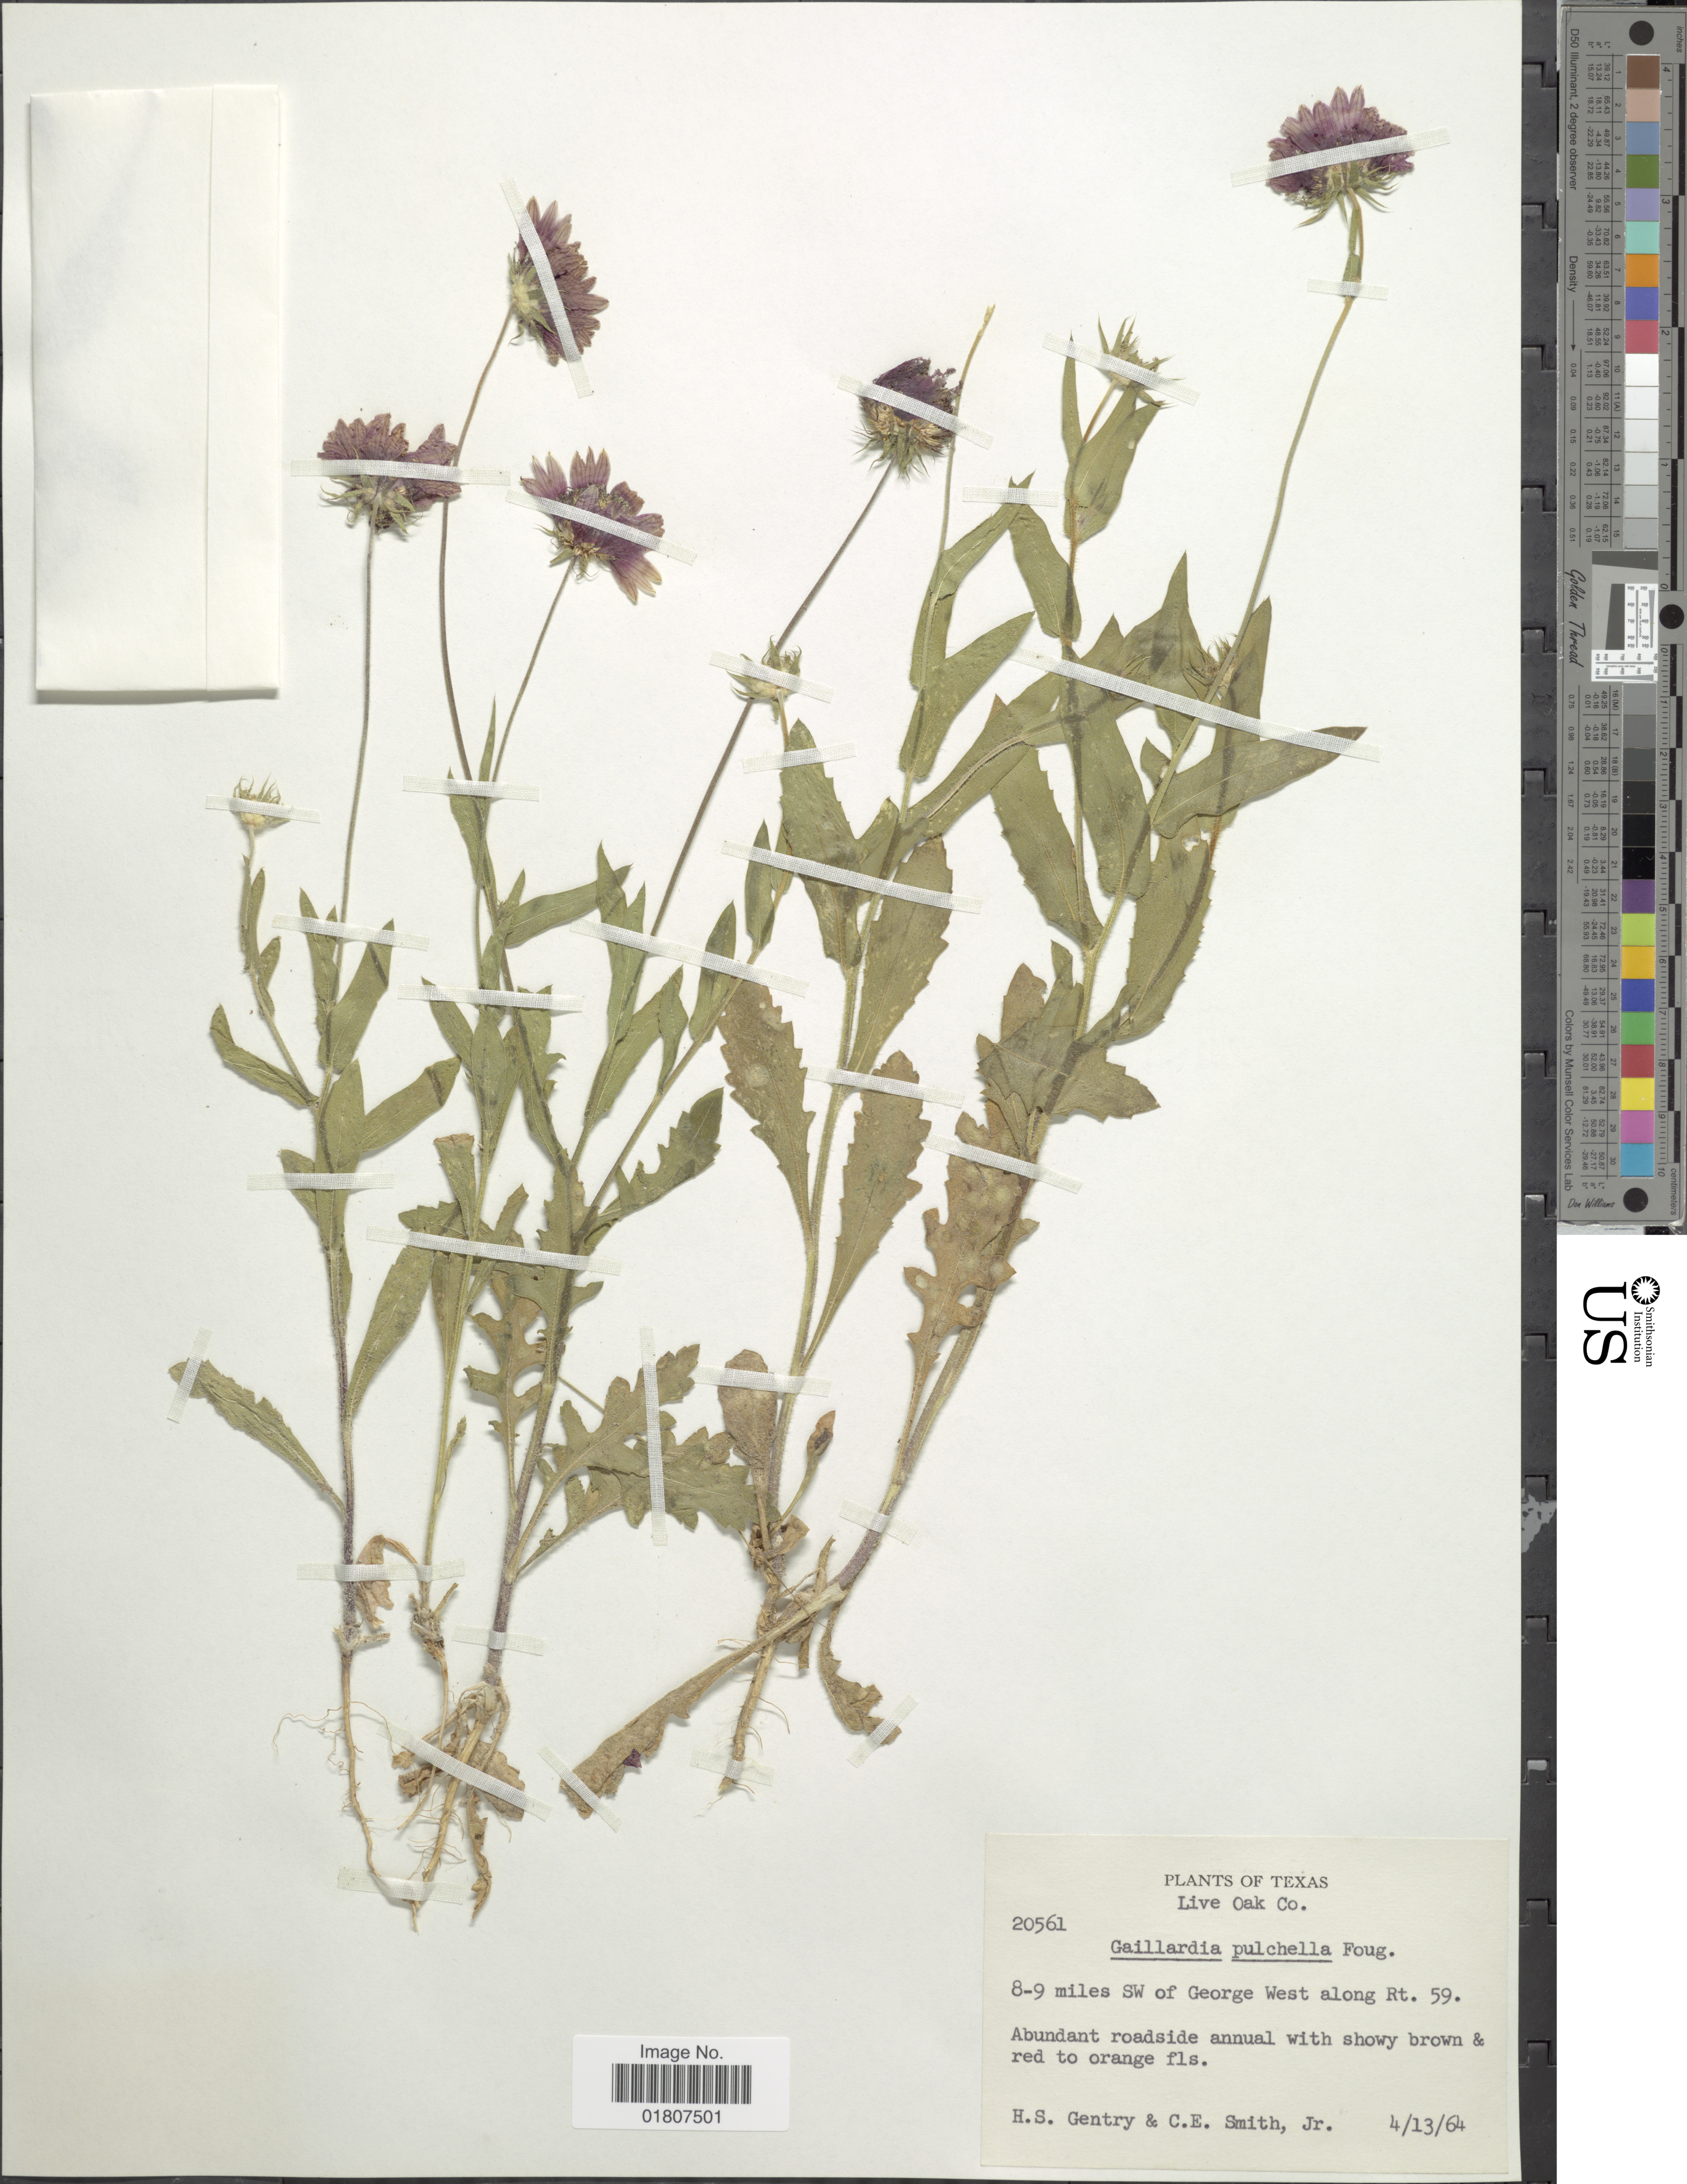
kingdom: Plantae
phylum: Tracheophyta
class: Magnoliopsida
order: Asterales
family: Asteraceae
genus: Gaillardia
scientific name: Gaillardia pulchella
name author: Foug.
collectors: H. S. Gentry & C. E. Smith Jr.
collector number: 20561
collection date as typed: Transcribed d/m/y: 13/4/64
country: United States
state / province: Texas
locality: Live Oak Co. 8-9 miles SW of George West along Rt. 59